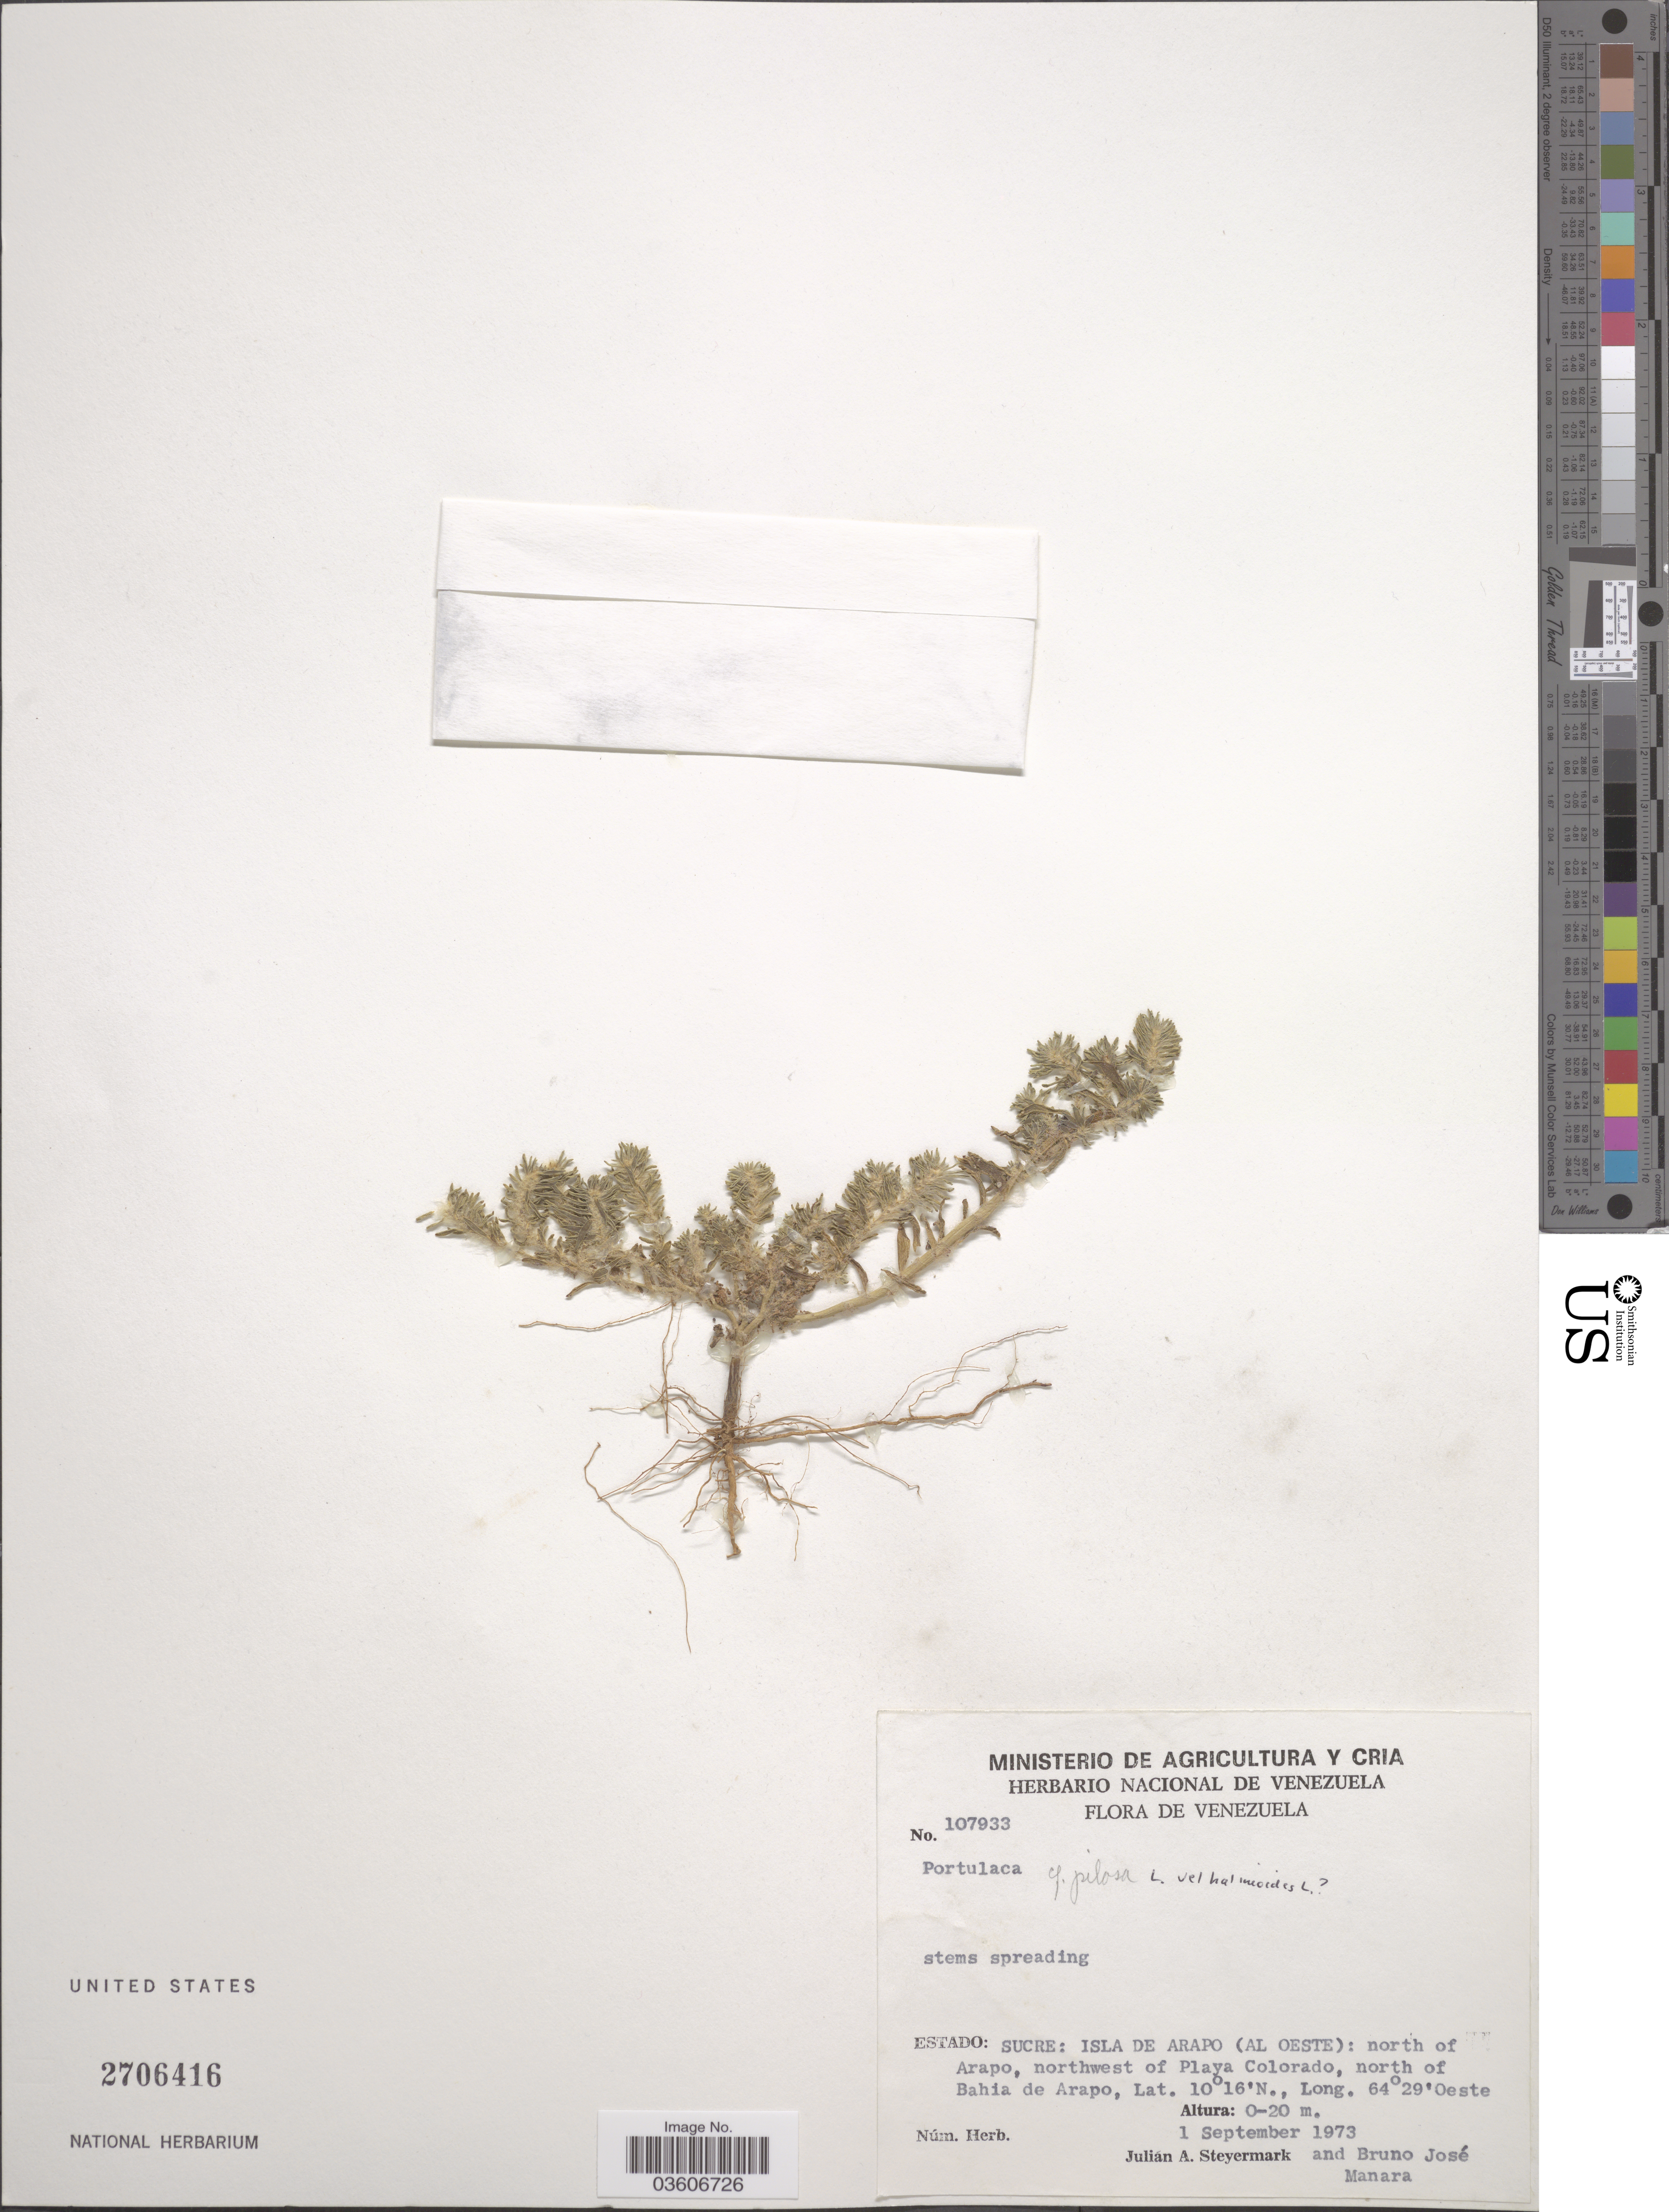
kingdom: Plantae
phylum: Tracheophyta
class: Magnoliopsida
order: Caryophyllales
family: Portulacaceae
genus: Portulaca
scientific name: Portulaca pilosa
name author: L.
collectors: J. Steyermark & B. Manara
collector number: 107933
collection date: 1973-09-01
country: Venezuela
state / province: Sucre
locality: Isla de Arapo (Al Oeste): north of Arapo, northwest of Playa Colorado, north of Bahia de Arapo.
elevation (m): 0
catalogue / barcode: US 2706416